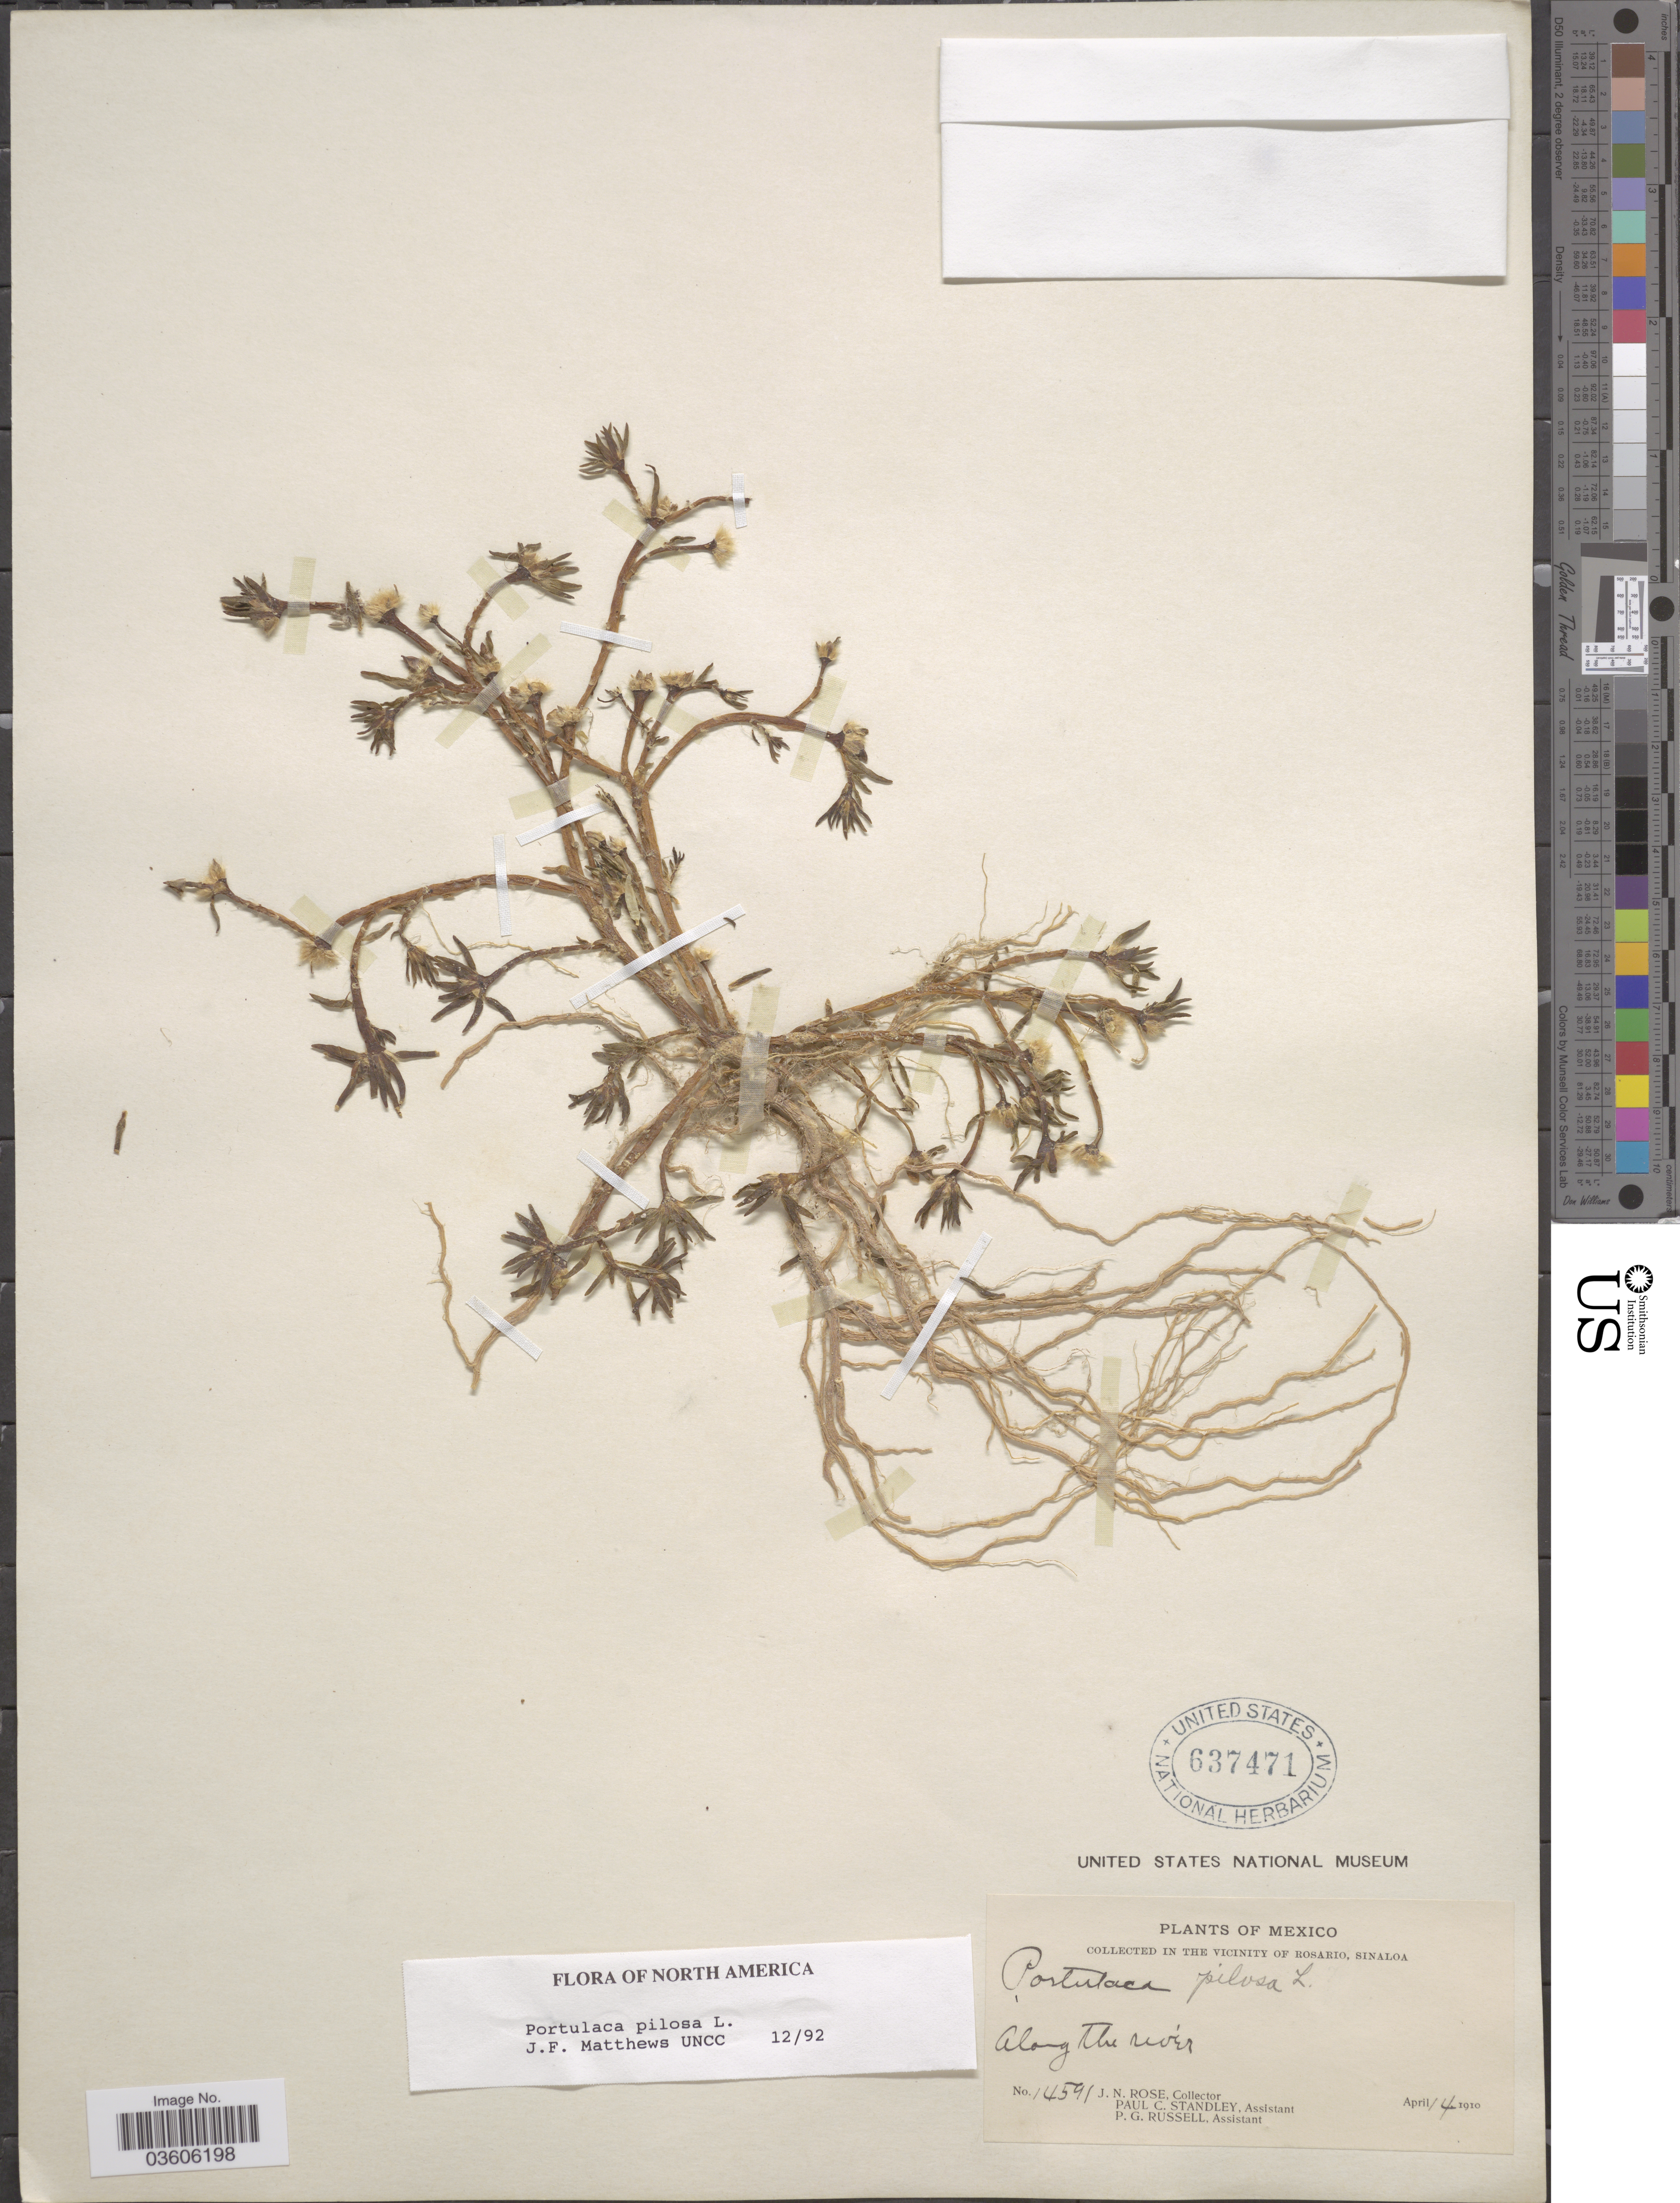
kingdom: Plantae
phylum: Tracheophyta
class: Magnoliopsida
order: Caryophyllales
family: Portulacaceae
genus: Portulaca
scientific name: Portulaca pilosa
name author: L.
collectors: J. N. Rose, P. C. Standley & P. G. Russell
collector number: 14591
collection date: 1910-04-14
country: Mexico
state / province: Sinaloa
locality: In the vicinity of Rosario.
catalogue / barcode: US 637471